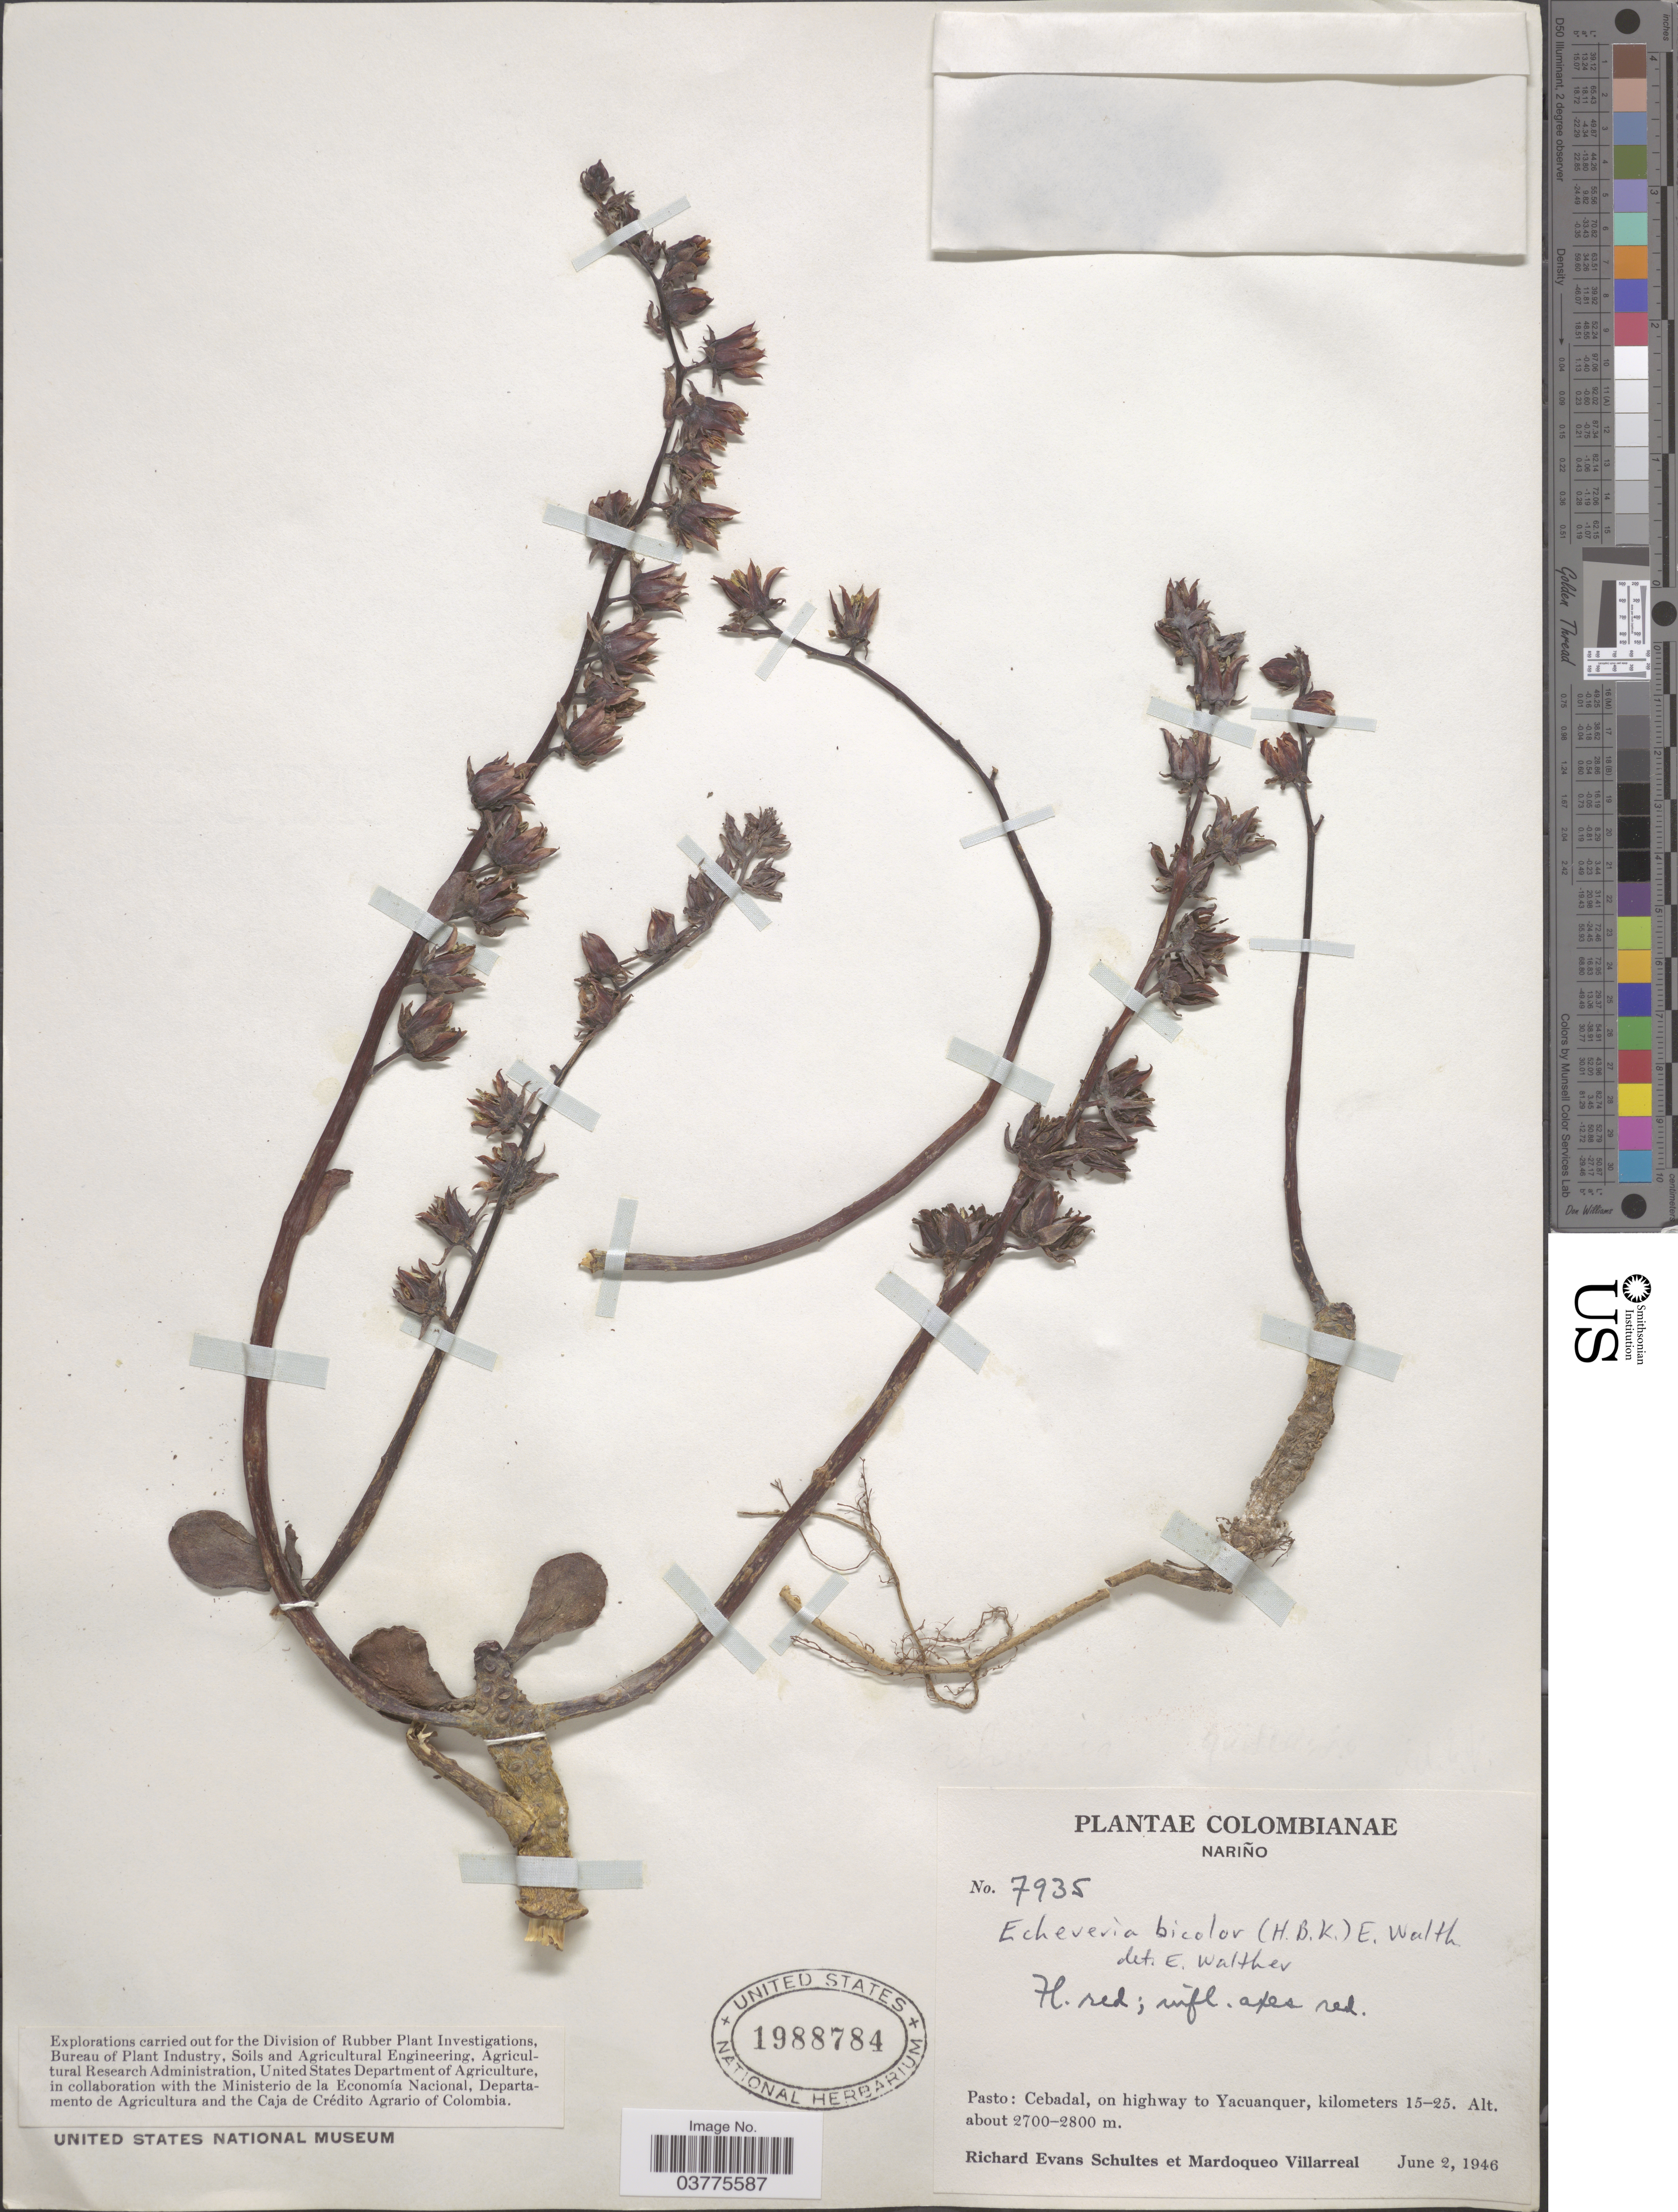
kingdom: Plantae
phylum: Tracheophyta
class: Magnoliopsida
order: Saxifragales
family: Crassulaceae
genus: Echeveria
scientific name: Echeveria bicolor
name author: (Kunth) E. Walther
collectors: R. E. Schultes & M. Villarreal V.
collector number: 7935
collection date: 1946-06-02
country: Colombia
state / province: Nariño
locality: Pasto: Cebadal, on highway to Yacuanquer, kilometers 15-25.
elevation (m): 2700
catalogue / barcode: US 1988784